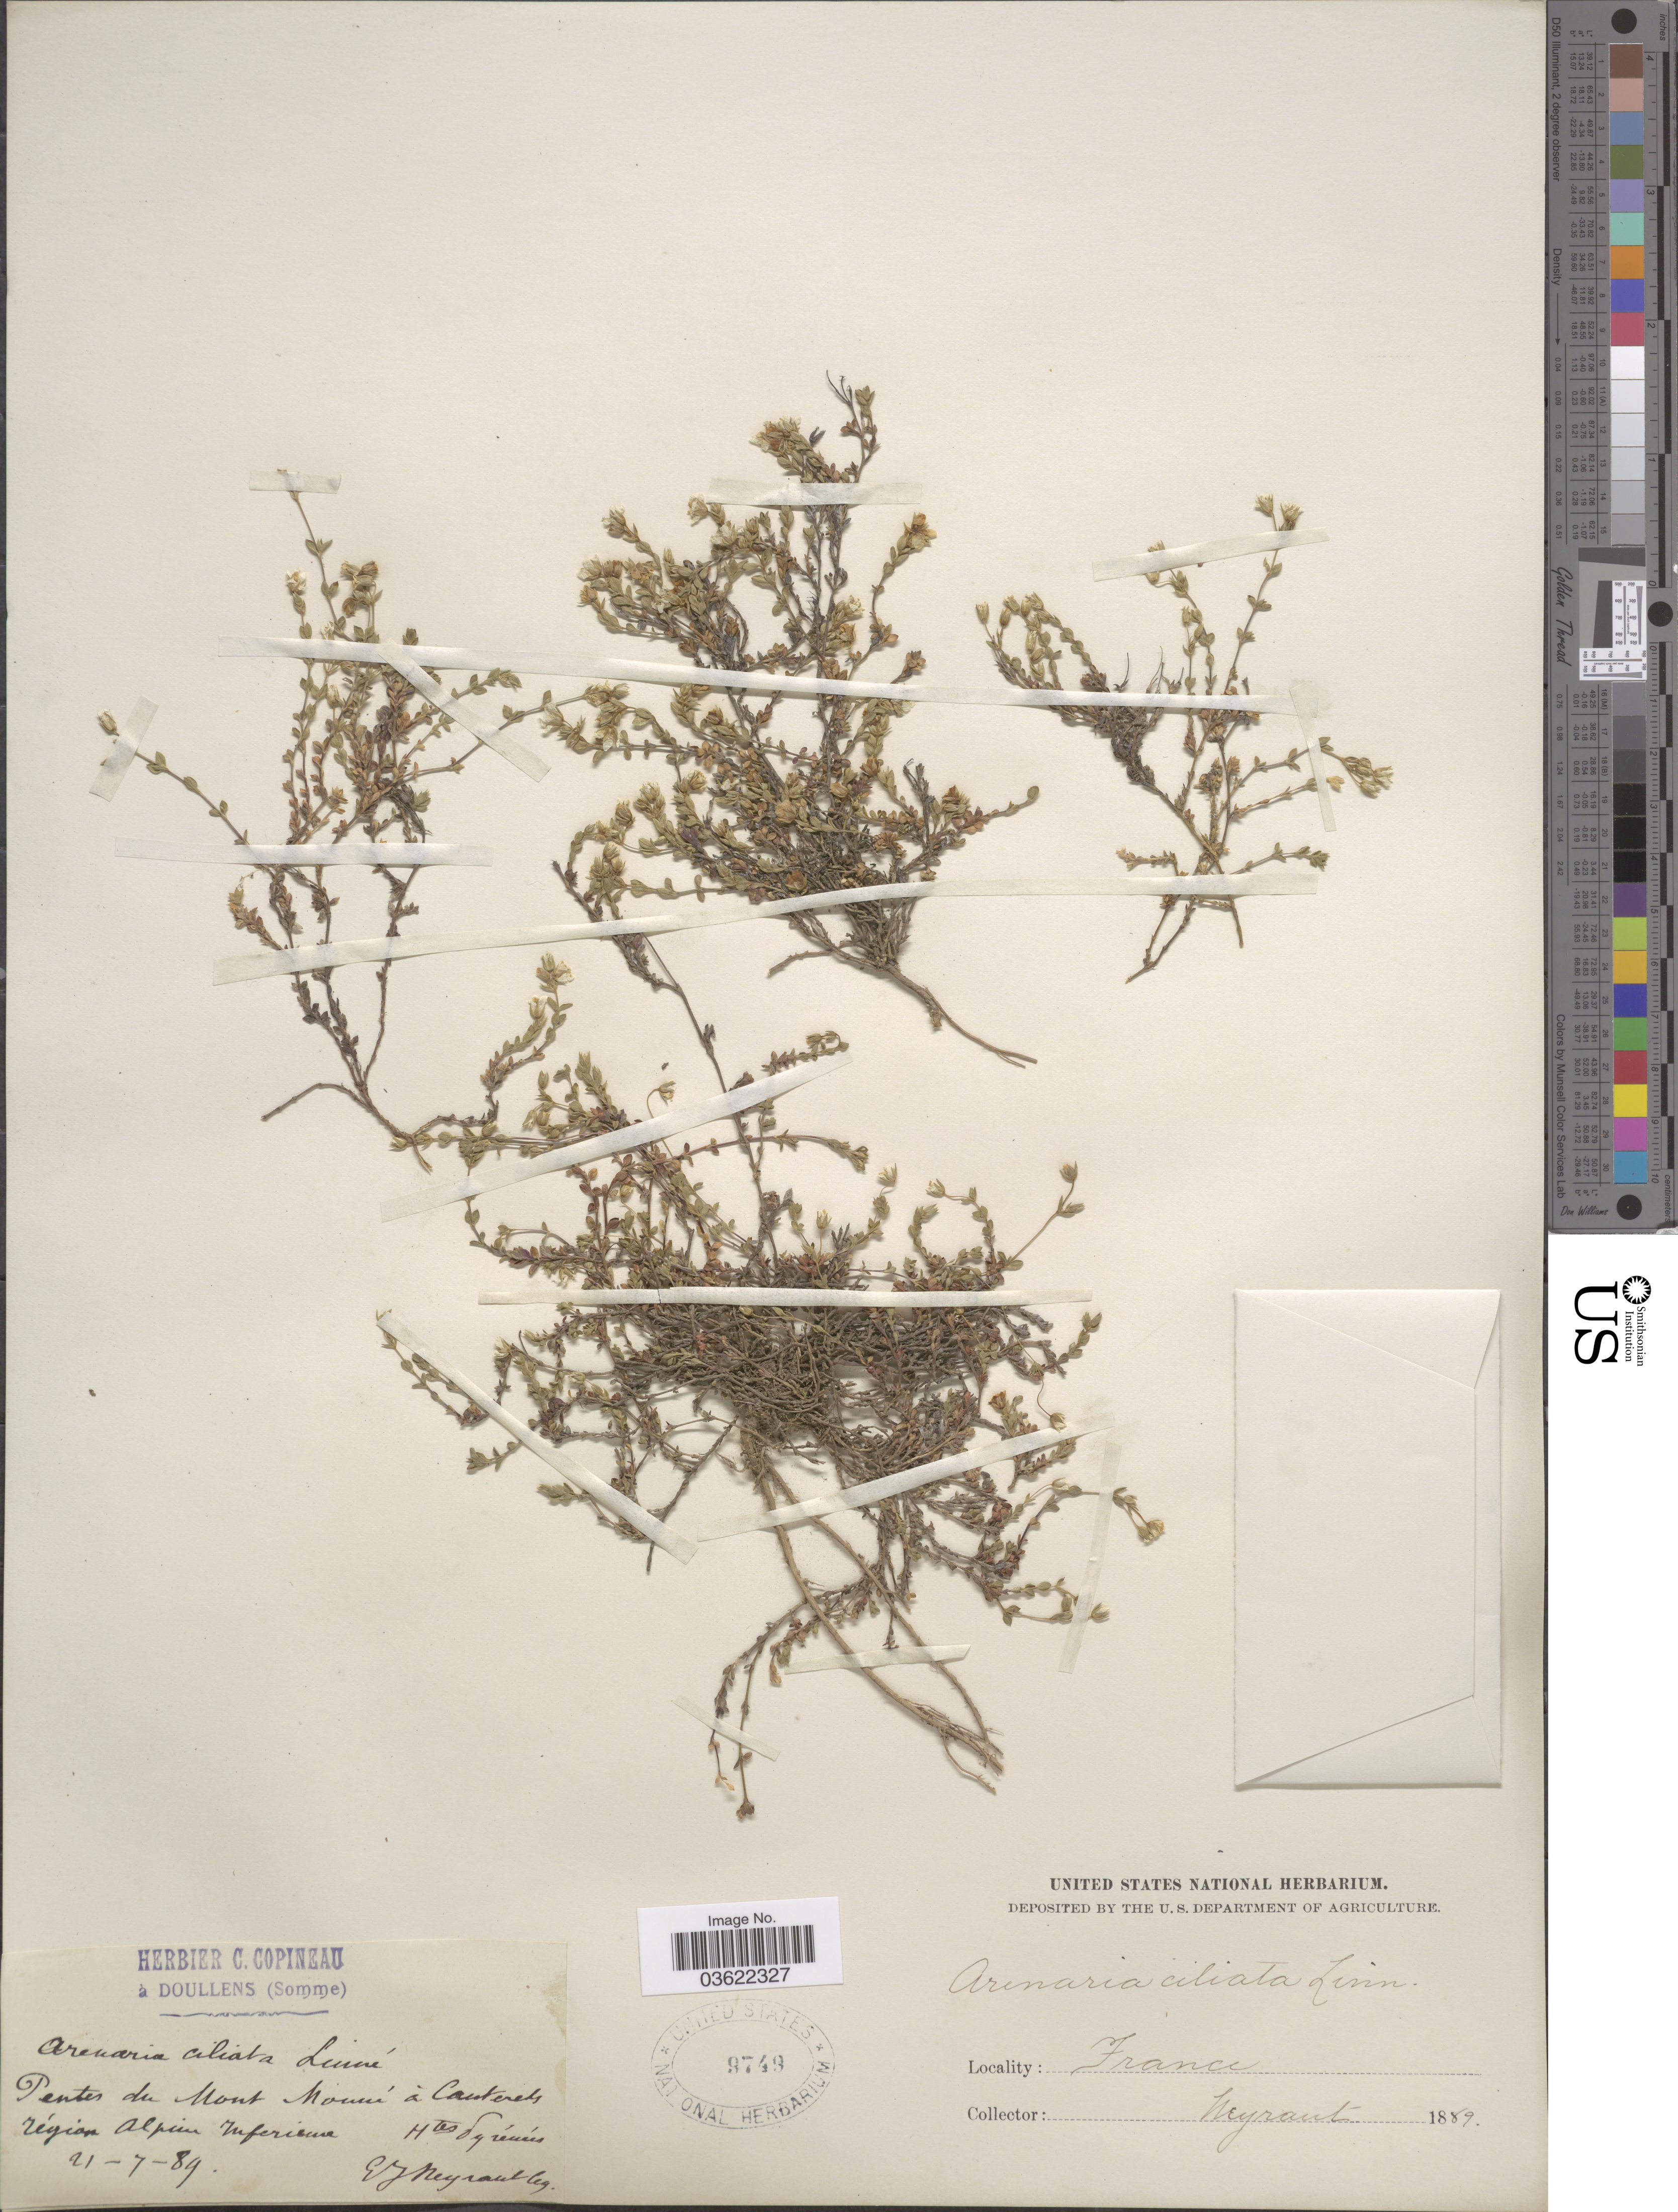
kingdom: Plantae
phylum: Tracheophyta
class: Magnoliopsida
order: Caryophyllales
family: Caryophyllaceae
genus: Arenaria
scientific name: Arenaria ciliata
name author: L.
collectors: E. Neyraut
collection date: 1889-07-21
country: France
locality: Pentes du Mont Monne á Cauterets région Alpine Inferieure. Htes Pyrenees.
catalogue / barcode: US 9749